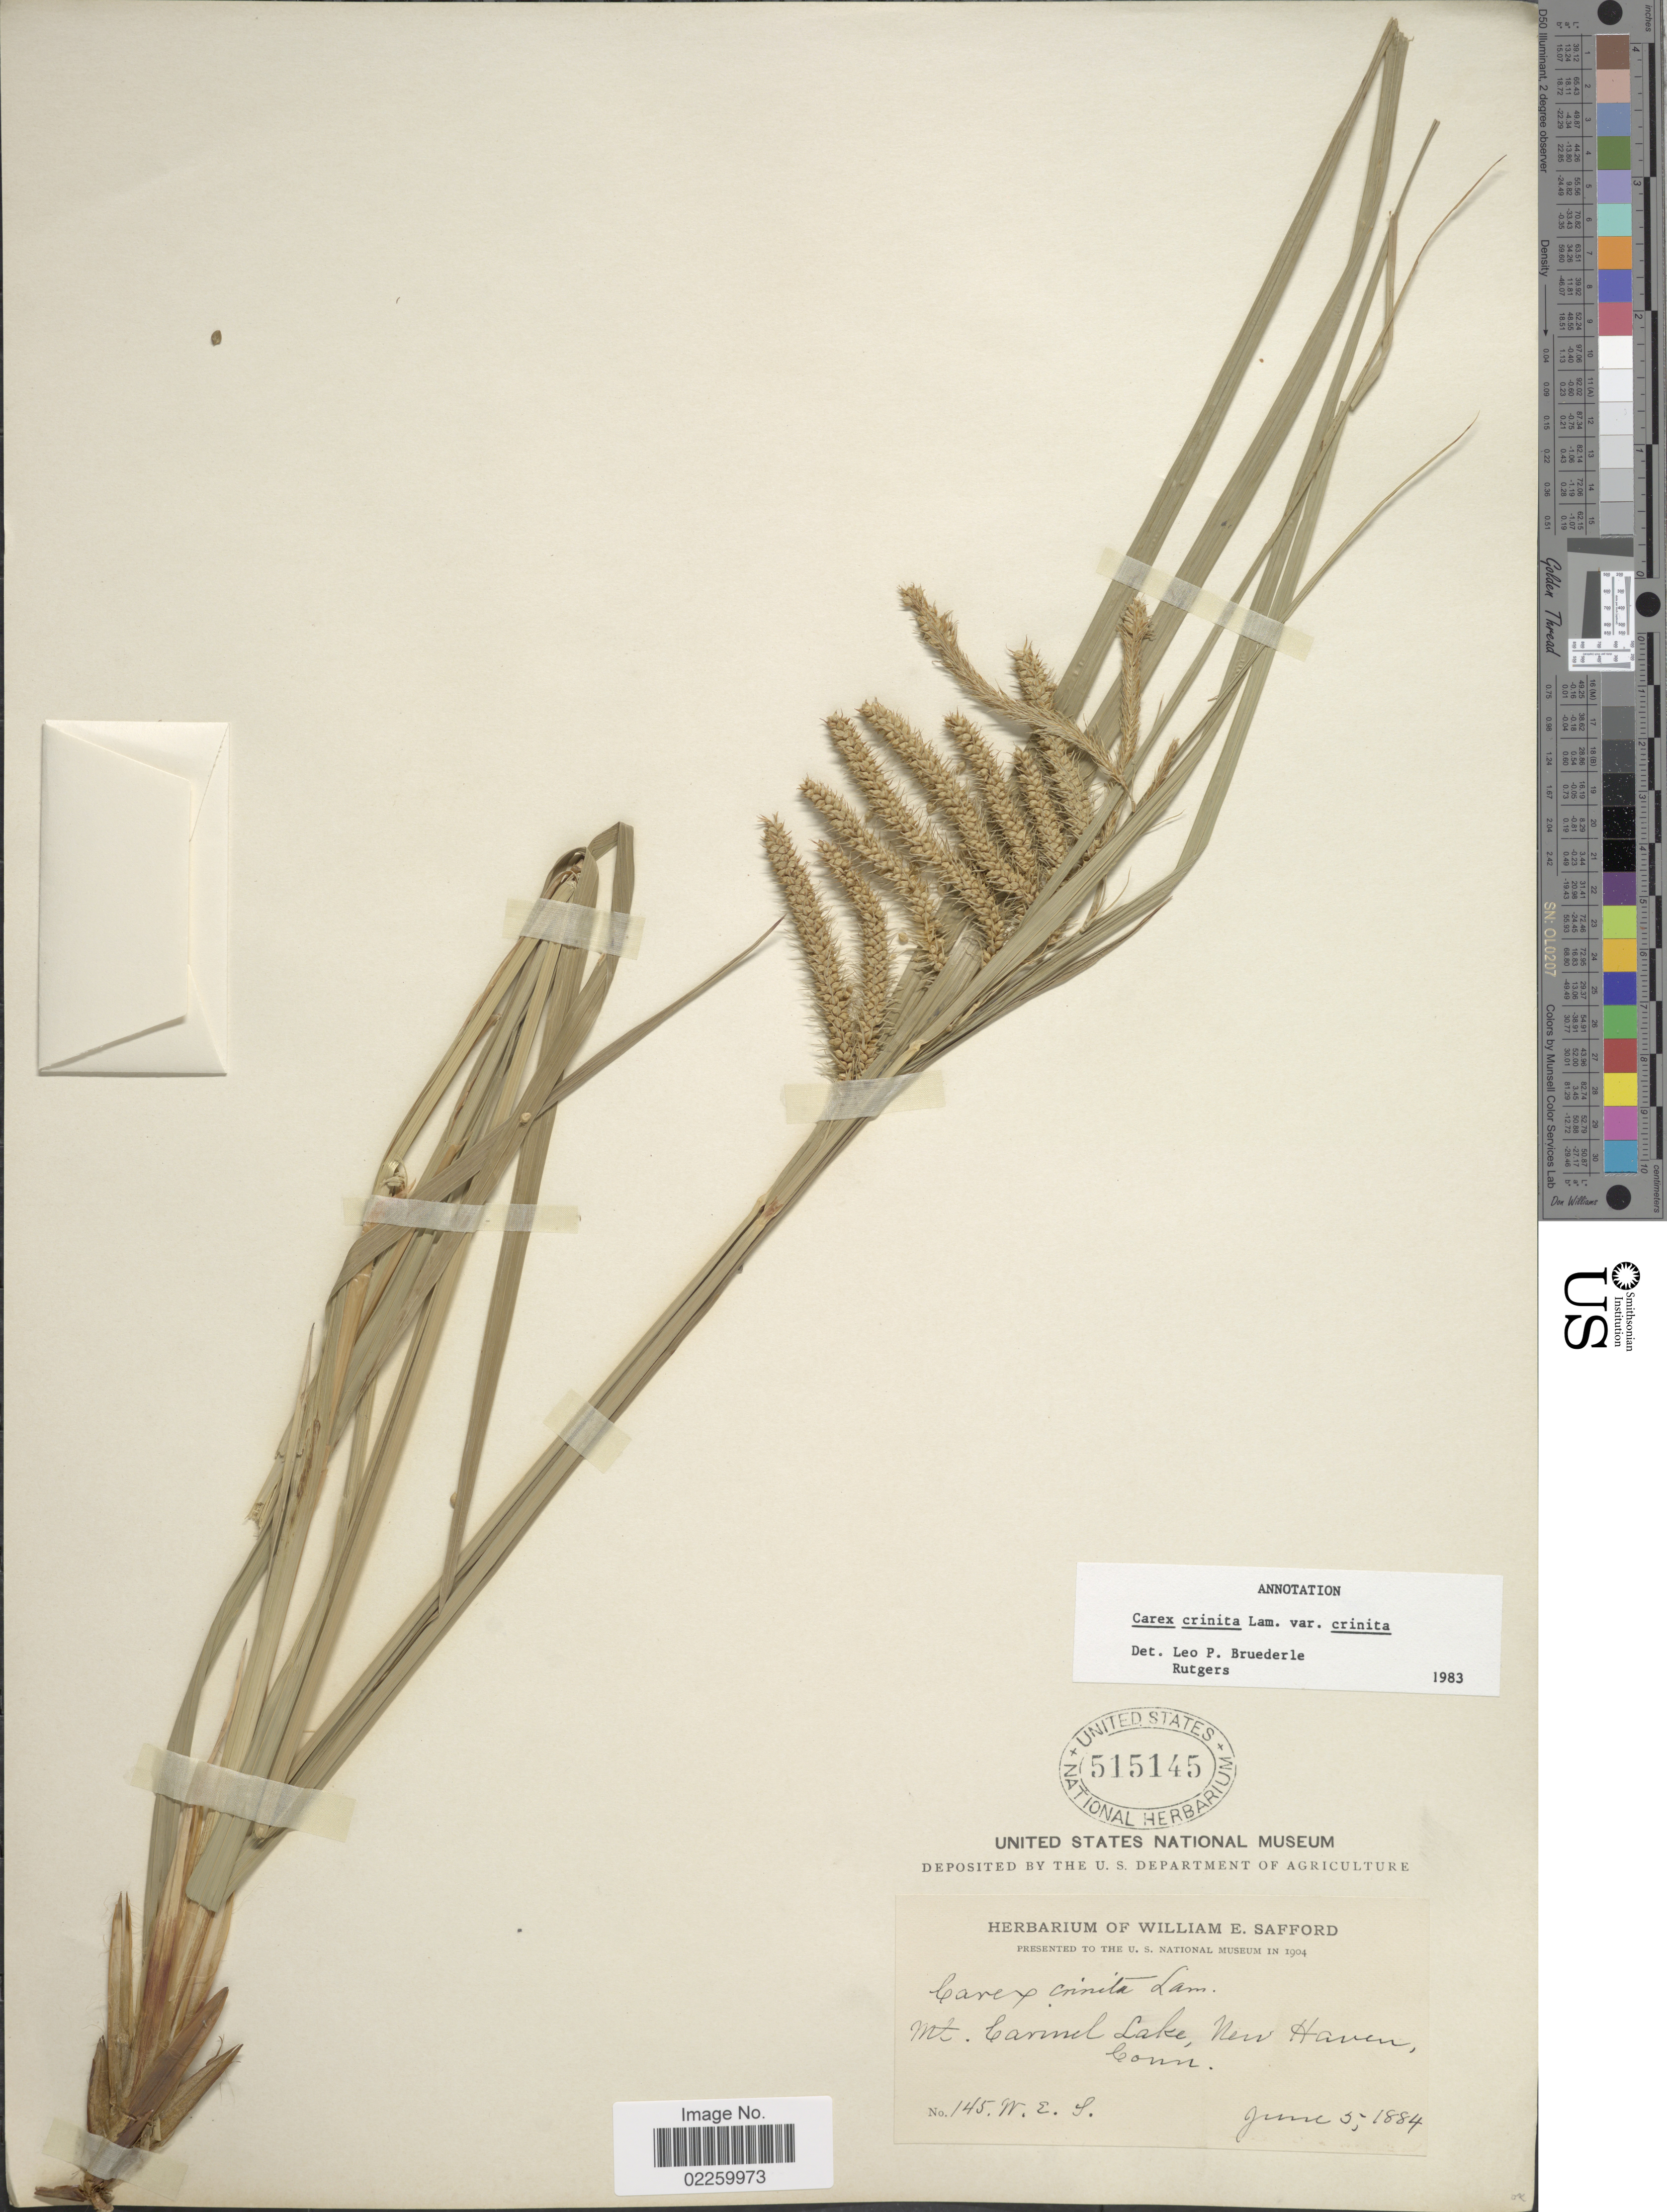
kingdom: Plantae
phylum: Tracheophyta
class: Liliopsida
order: Poales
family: Cyperaceae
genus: Carex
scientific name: Carex crinita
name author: Lam.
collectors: W. E. Safford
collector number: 145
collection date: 1884-06-05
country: United States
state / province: Connecticut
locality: Mt. Carinel Lake, New Haven Conn.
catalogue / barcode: US 515145